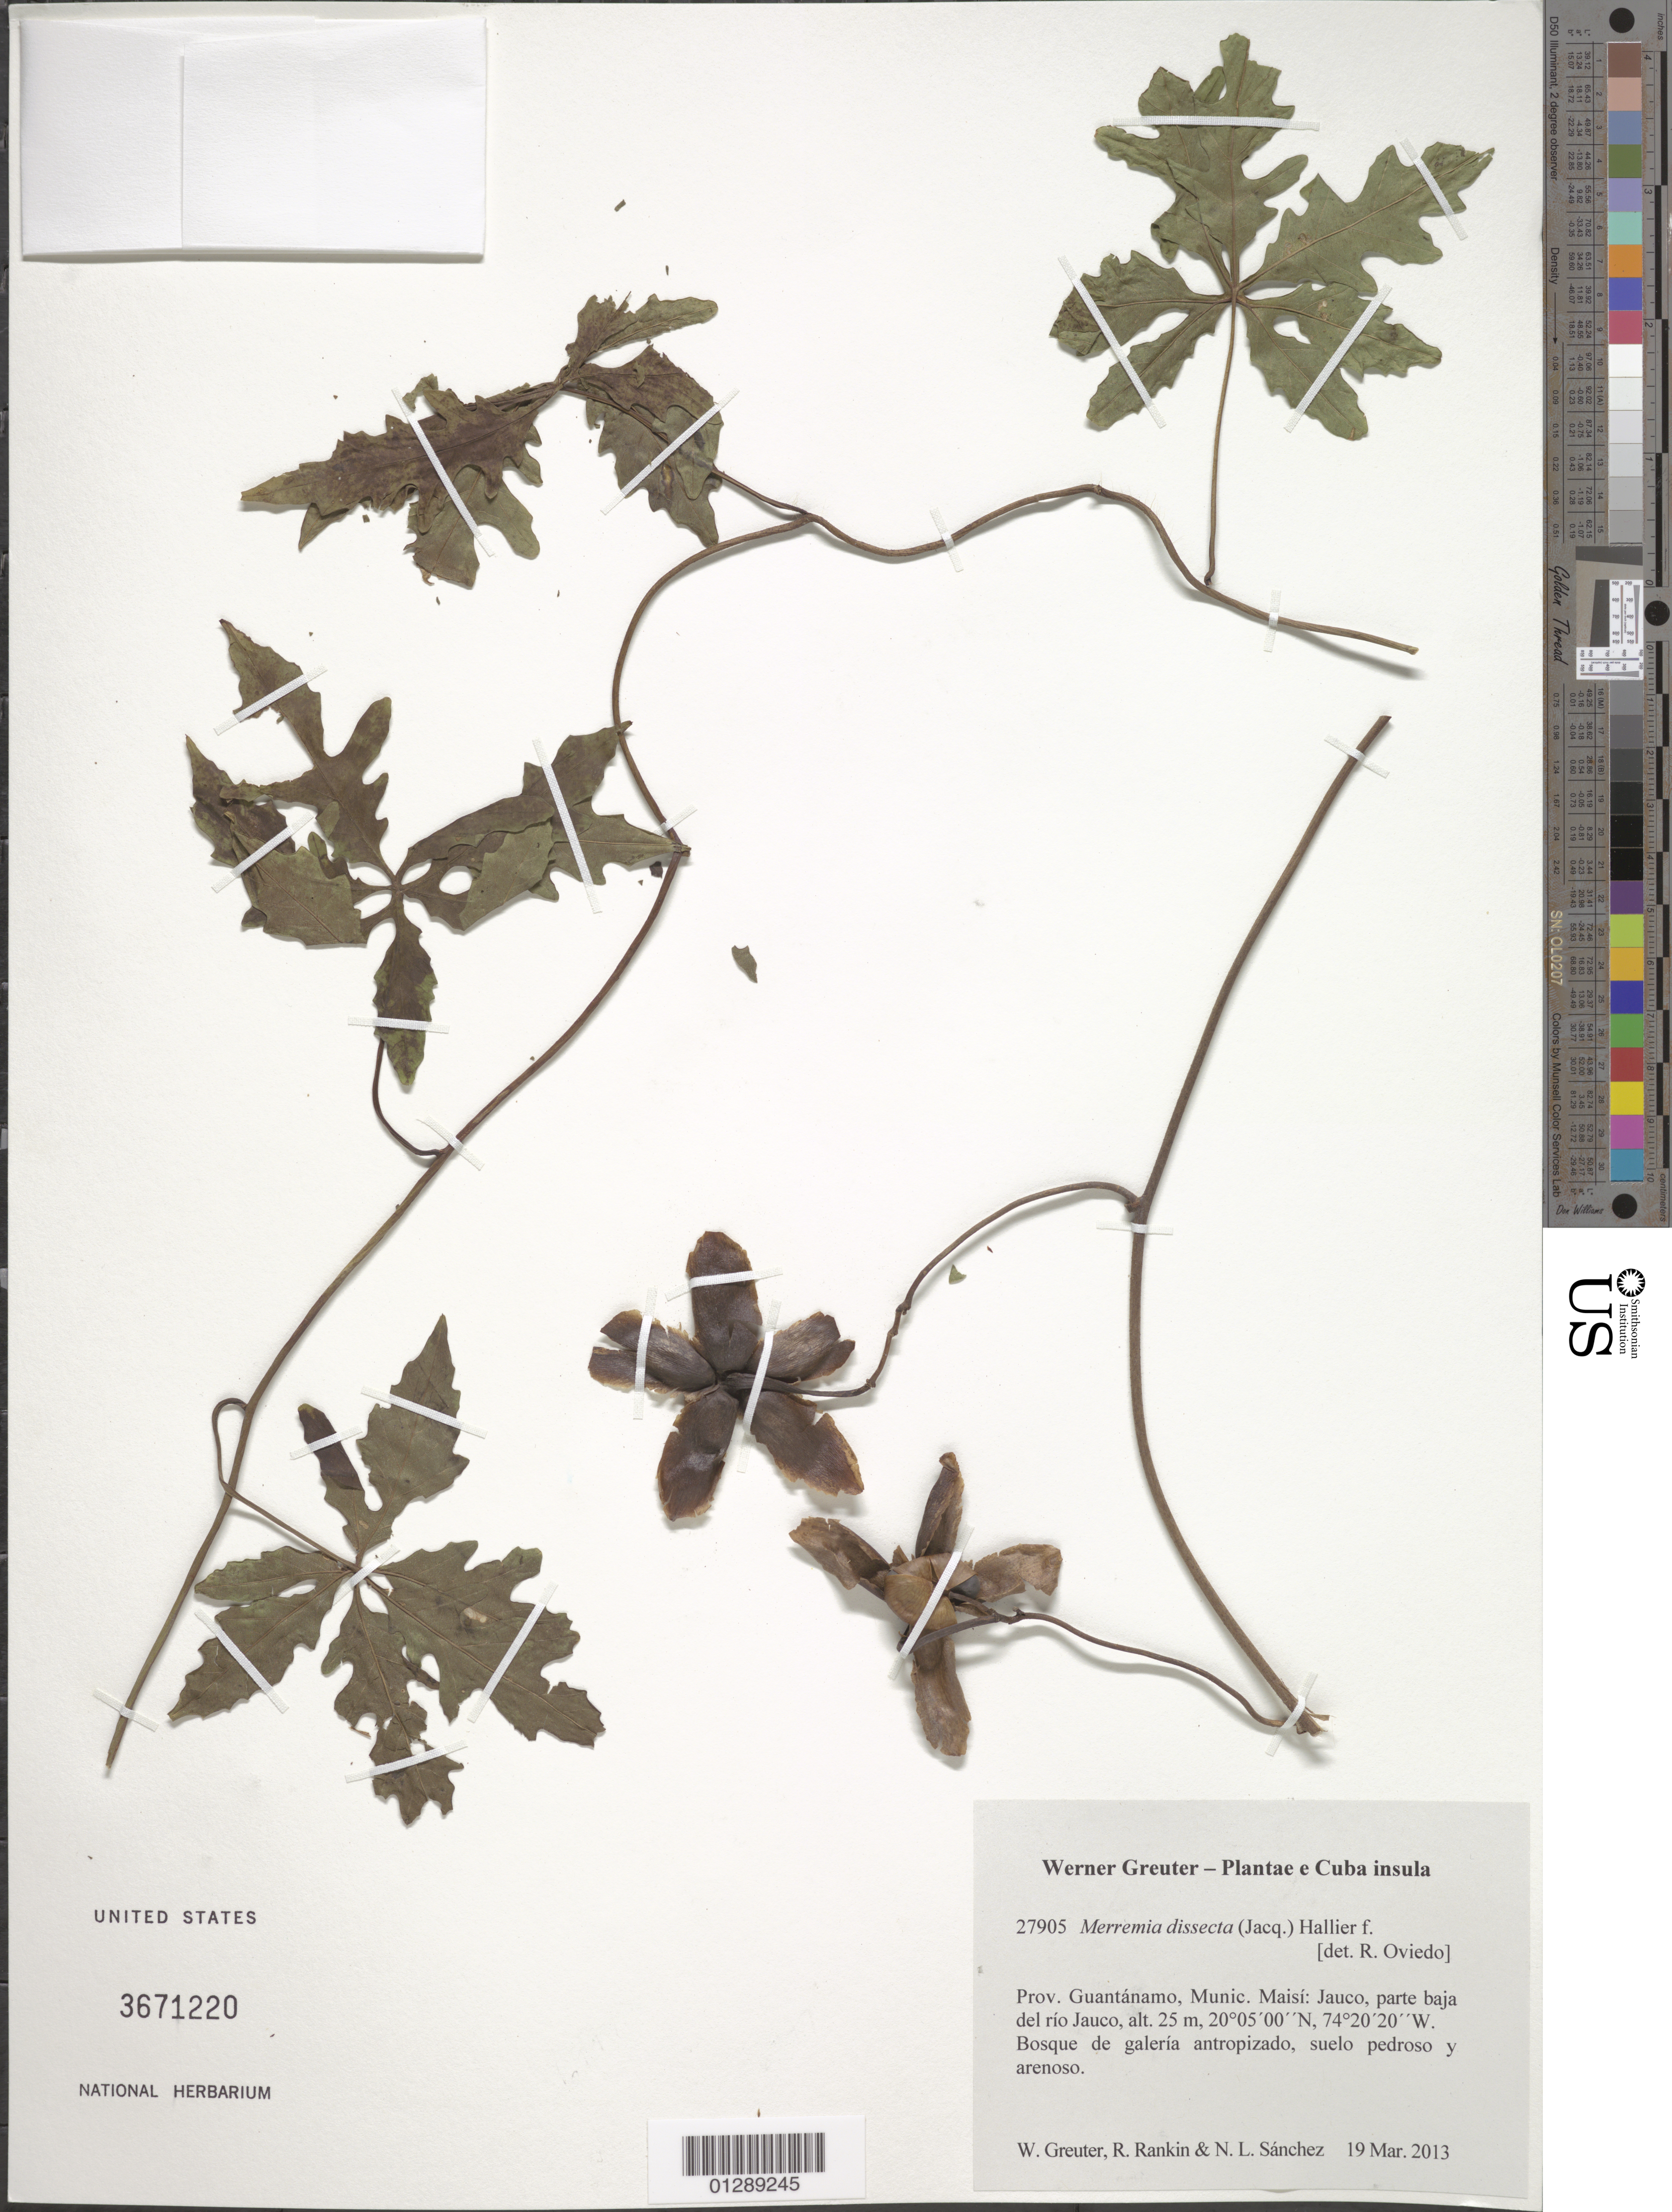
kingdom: Plantae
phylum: Tracheophyta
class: Magnoliopsida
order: Solanales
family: Convolvulaceae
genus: Distimake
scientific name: Distimake dissectus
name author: (Jacq.) A. R. Simões & Staples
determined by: Strong, Mark T., (BOT), Smithsonian Institution - National Museum of Natural History (UNITED STATES)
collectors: W. R. Greuter, R. Rankin Rodriguez & N. Sanchez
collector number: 27905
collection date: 2013-03-19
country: Cuba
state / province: Guantanamo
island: Cuba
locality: Munic. Maisí: Jauco, parte baja del río Jauco.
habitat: Bosque de galería antropizado, suelo pedroso y arenoso.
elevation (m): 25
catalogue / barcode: US 3671220